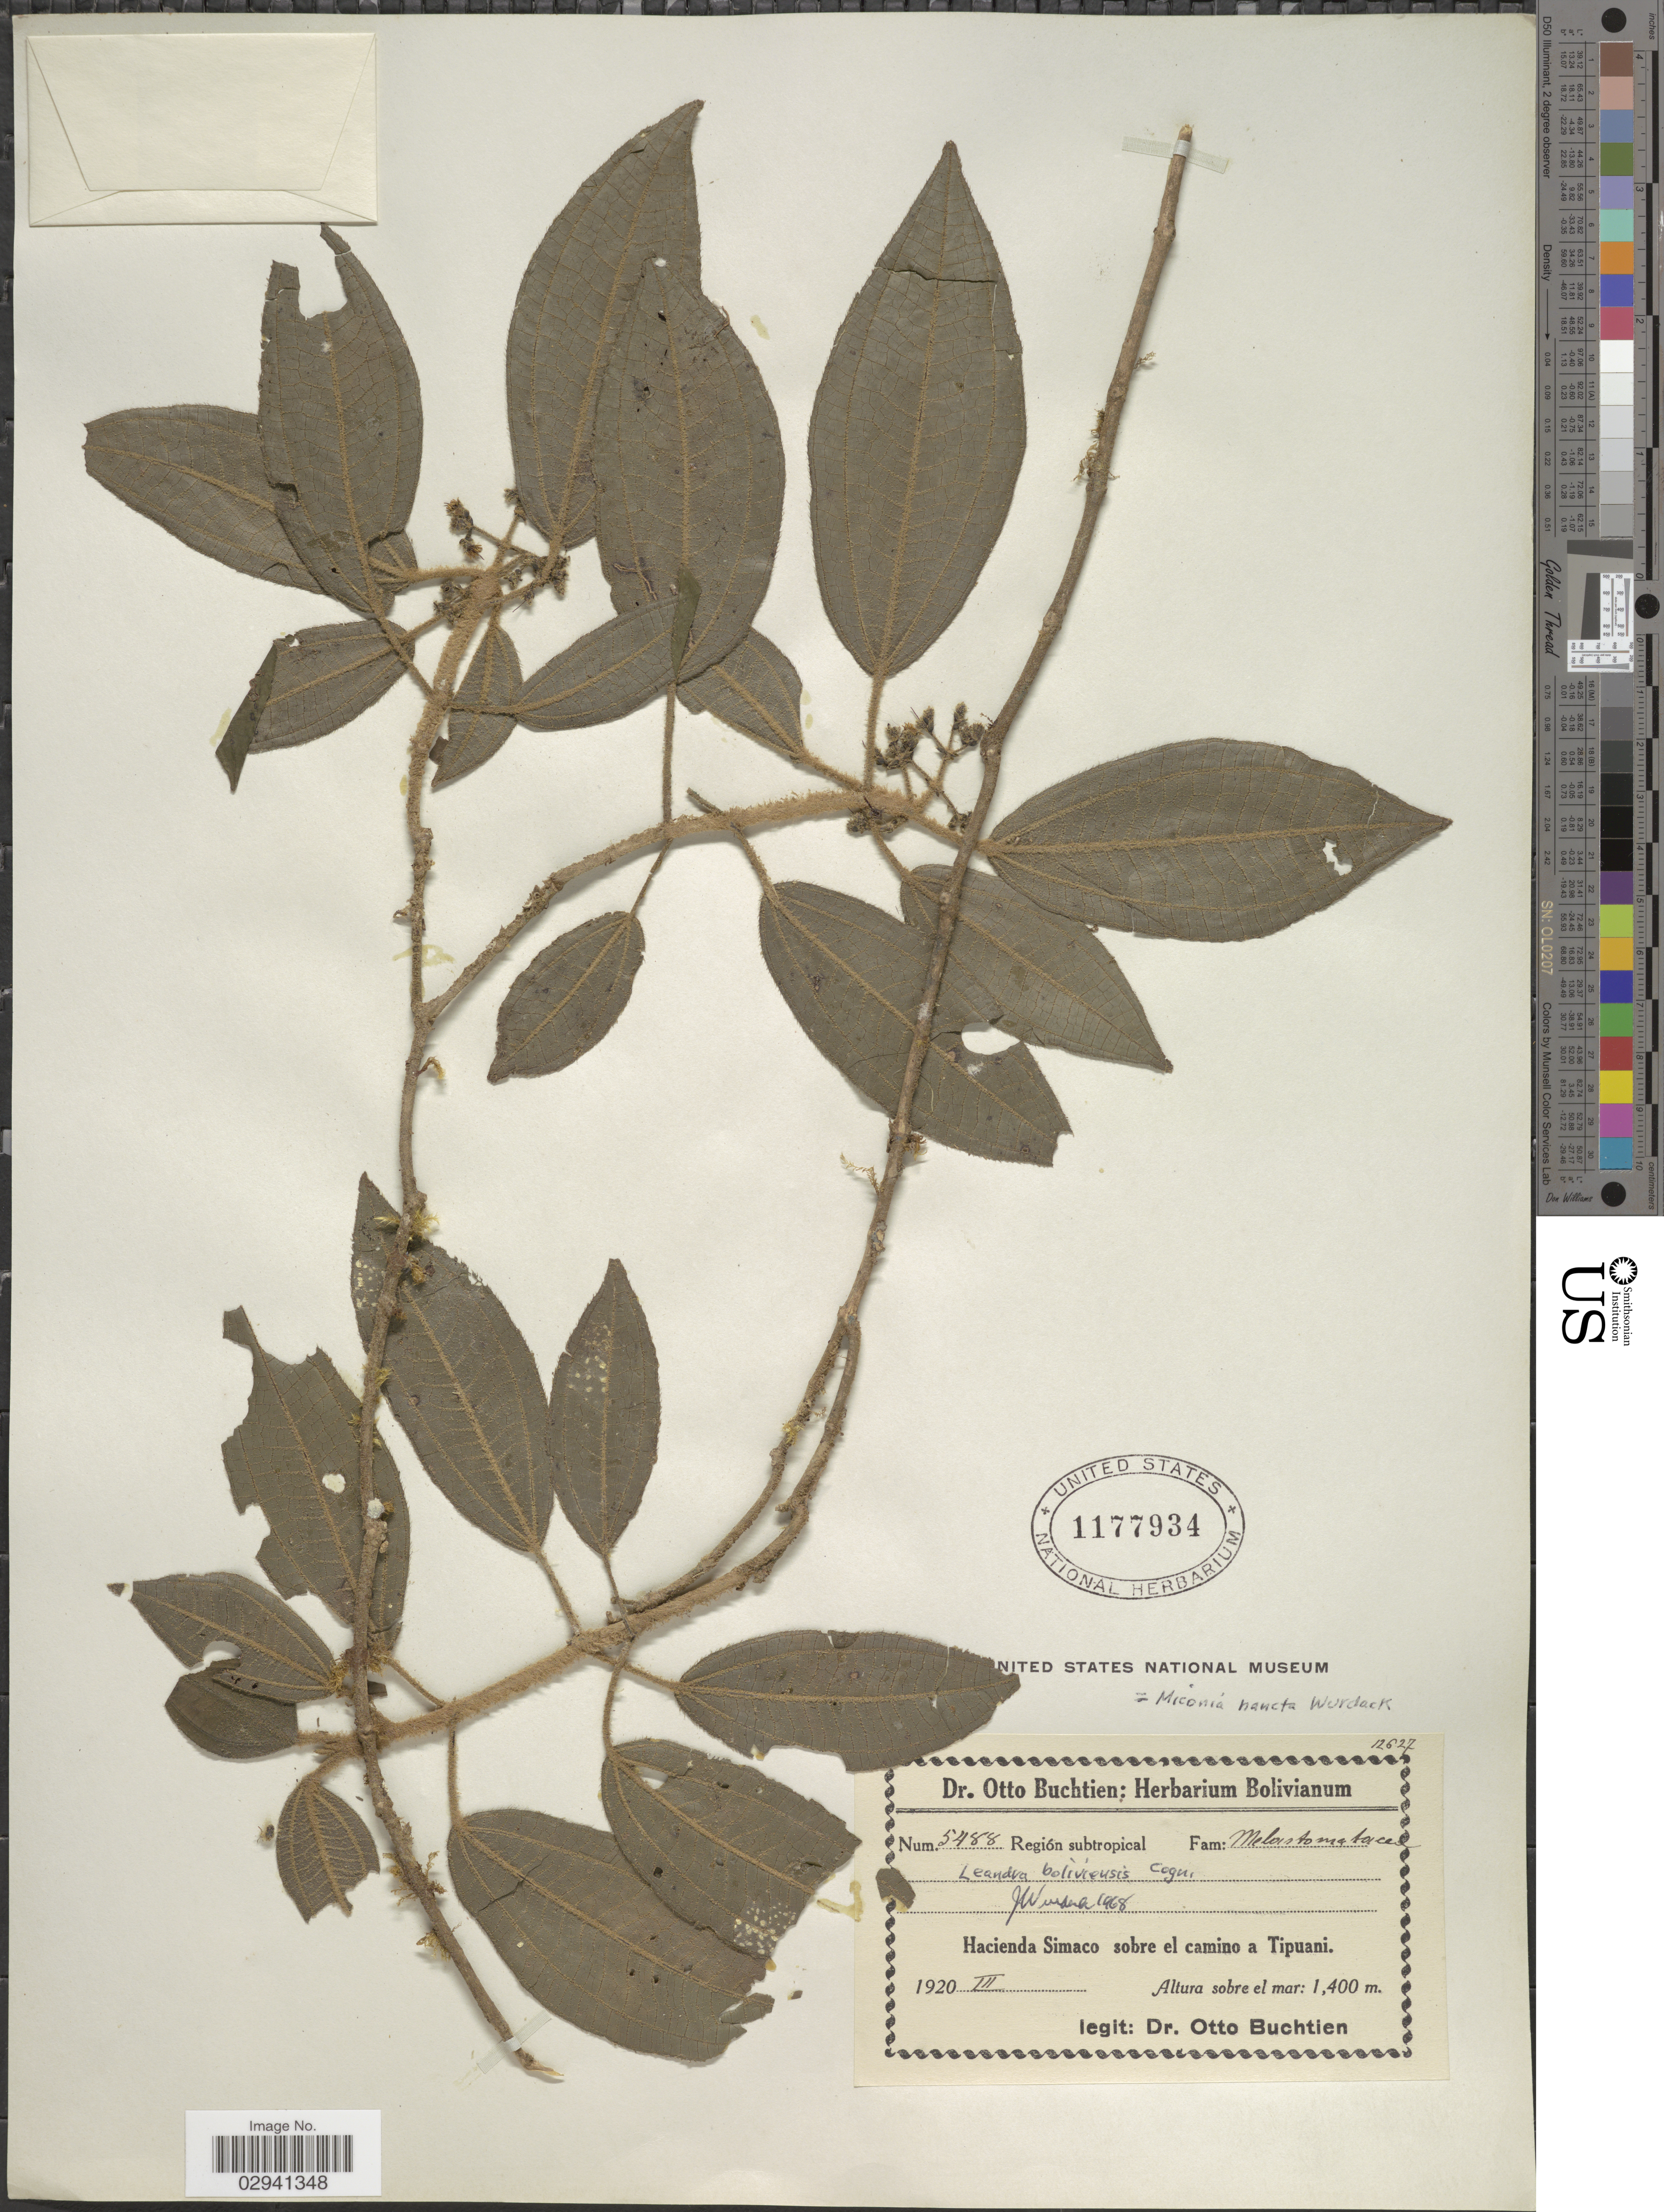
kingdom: Plantae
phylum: Tracheophyta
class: Magnoliopsida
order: Myrtales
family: Melastomataceae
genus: Miconia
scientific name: Miconia nancta Wurdack ined.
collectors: O. Buchtien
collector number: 5488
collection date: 1920-03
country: Bolivia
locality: Hacienda Simaco sobre el camino a Tipuani.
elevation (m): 1400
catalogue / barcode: US 1177934